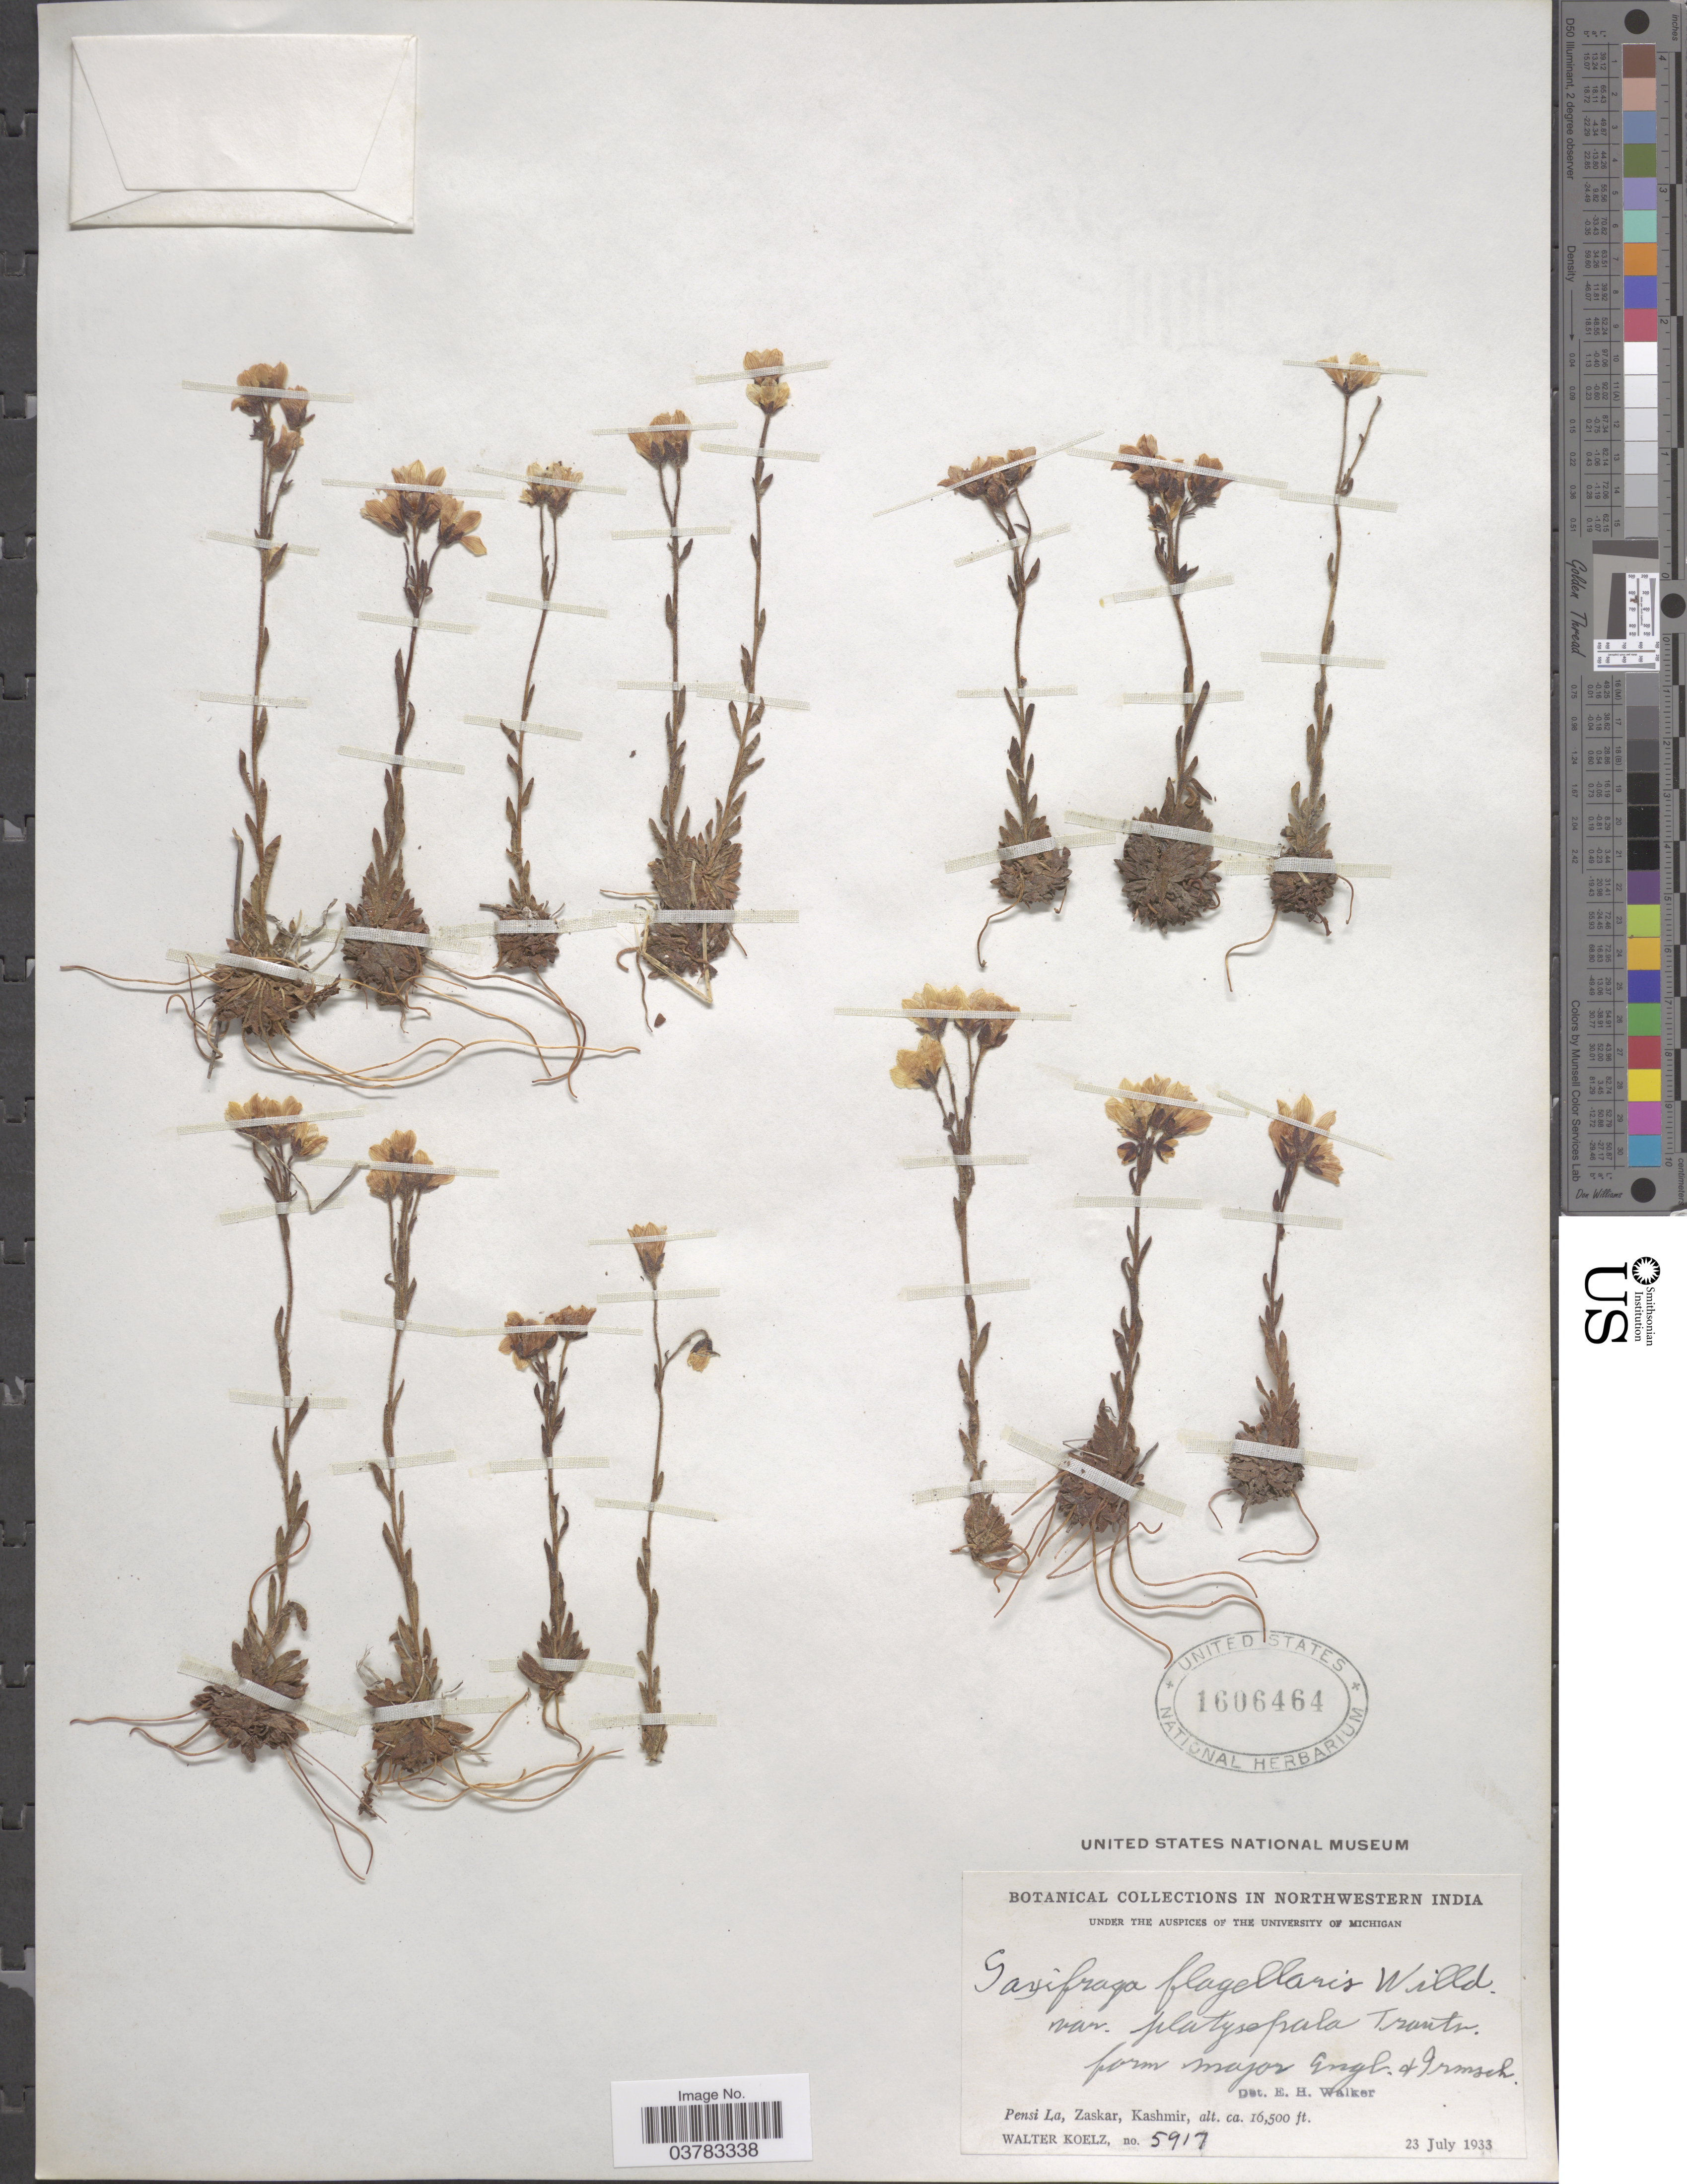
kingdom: Plantae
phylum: Tracheophyta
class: Magnoliopsida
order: Saxifragales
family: Saxifragaceae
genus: Saxifraga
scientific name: Saxifraga flagellaris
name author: Willd. ex Sternb.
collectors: W. N. Koelz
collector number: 5917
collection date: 1933-07-23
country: India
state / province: Jammu and Kashmir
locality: Northwestern India. Pensi La, Zaskar, Kashmir.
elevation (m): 5029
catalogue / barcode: US 1606464